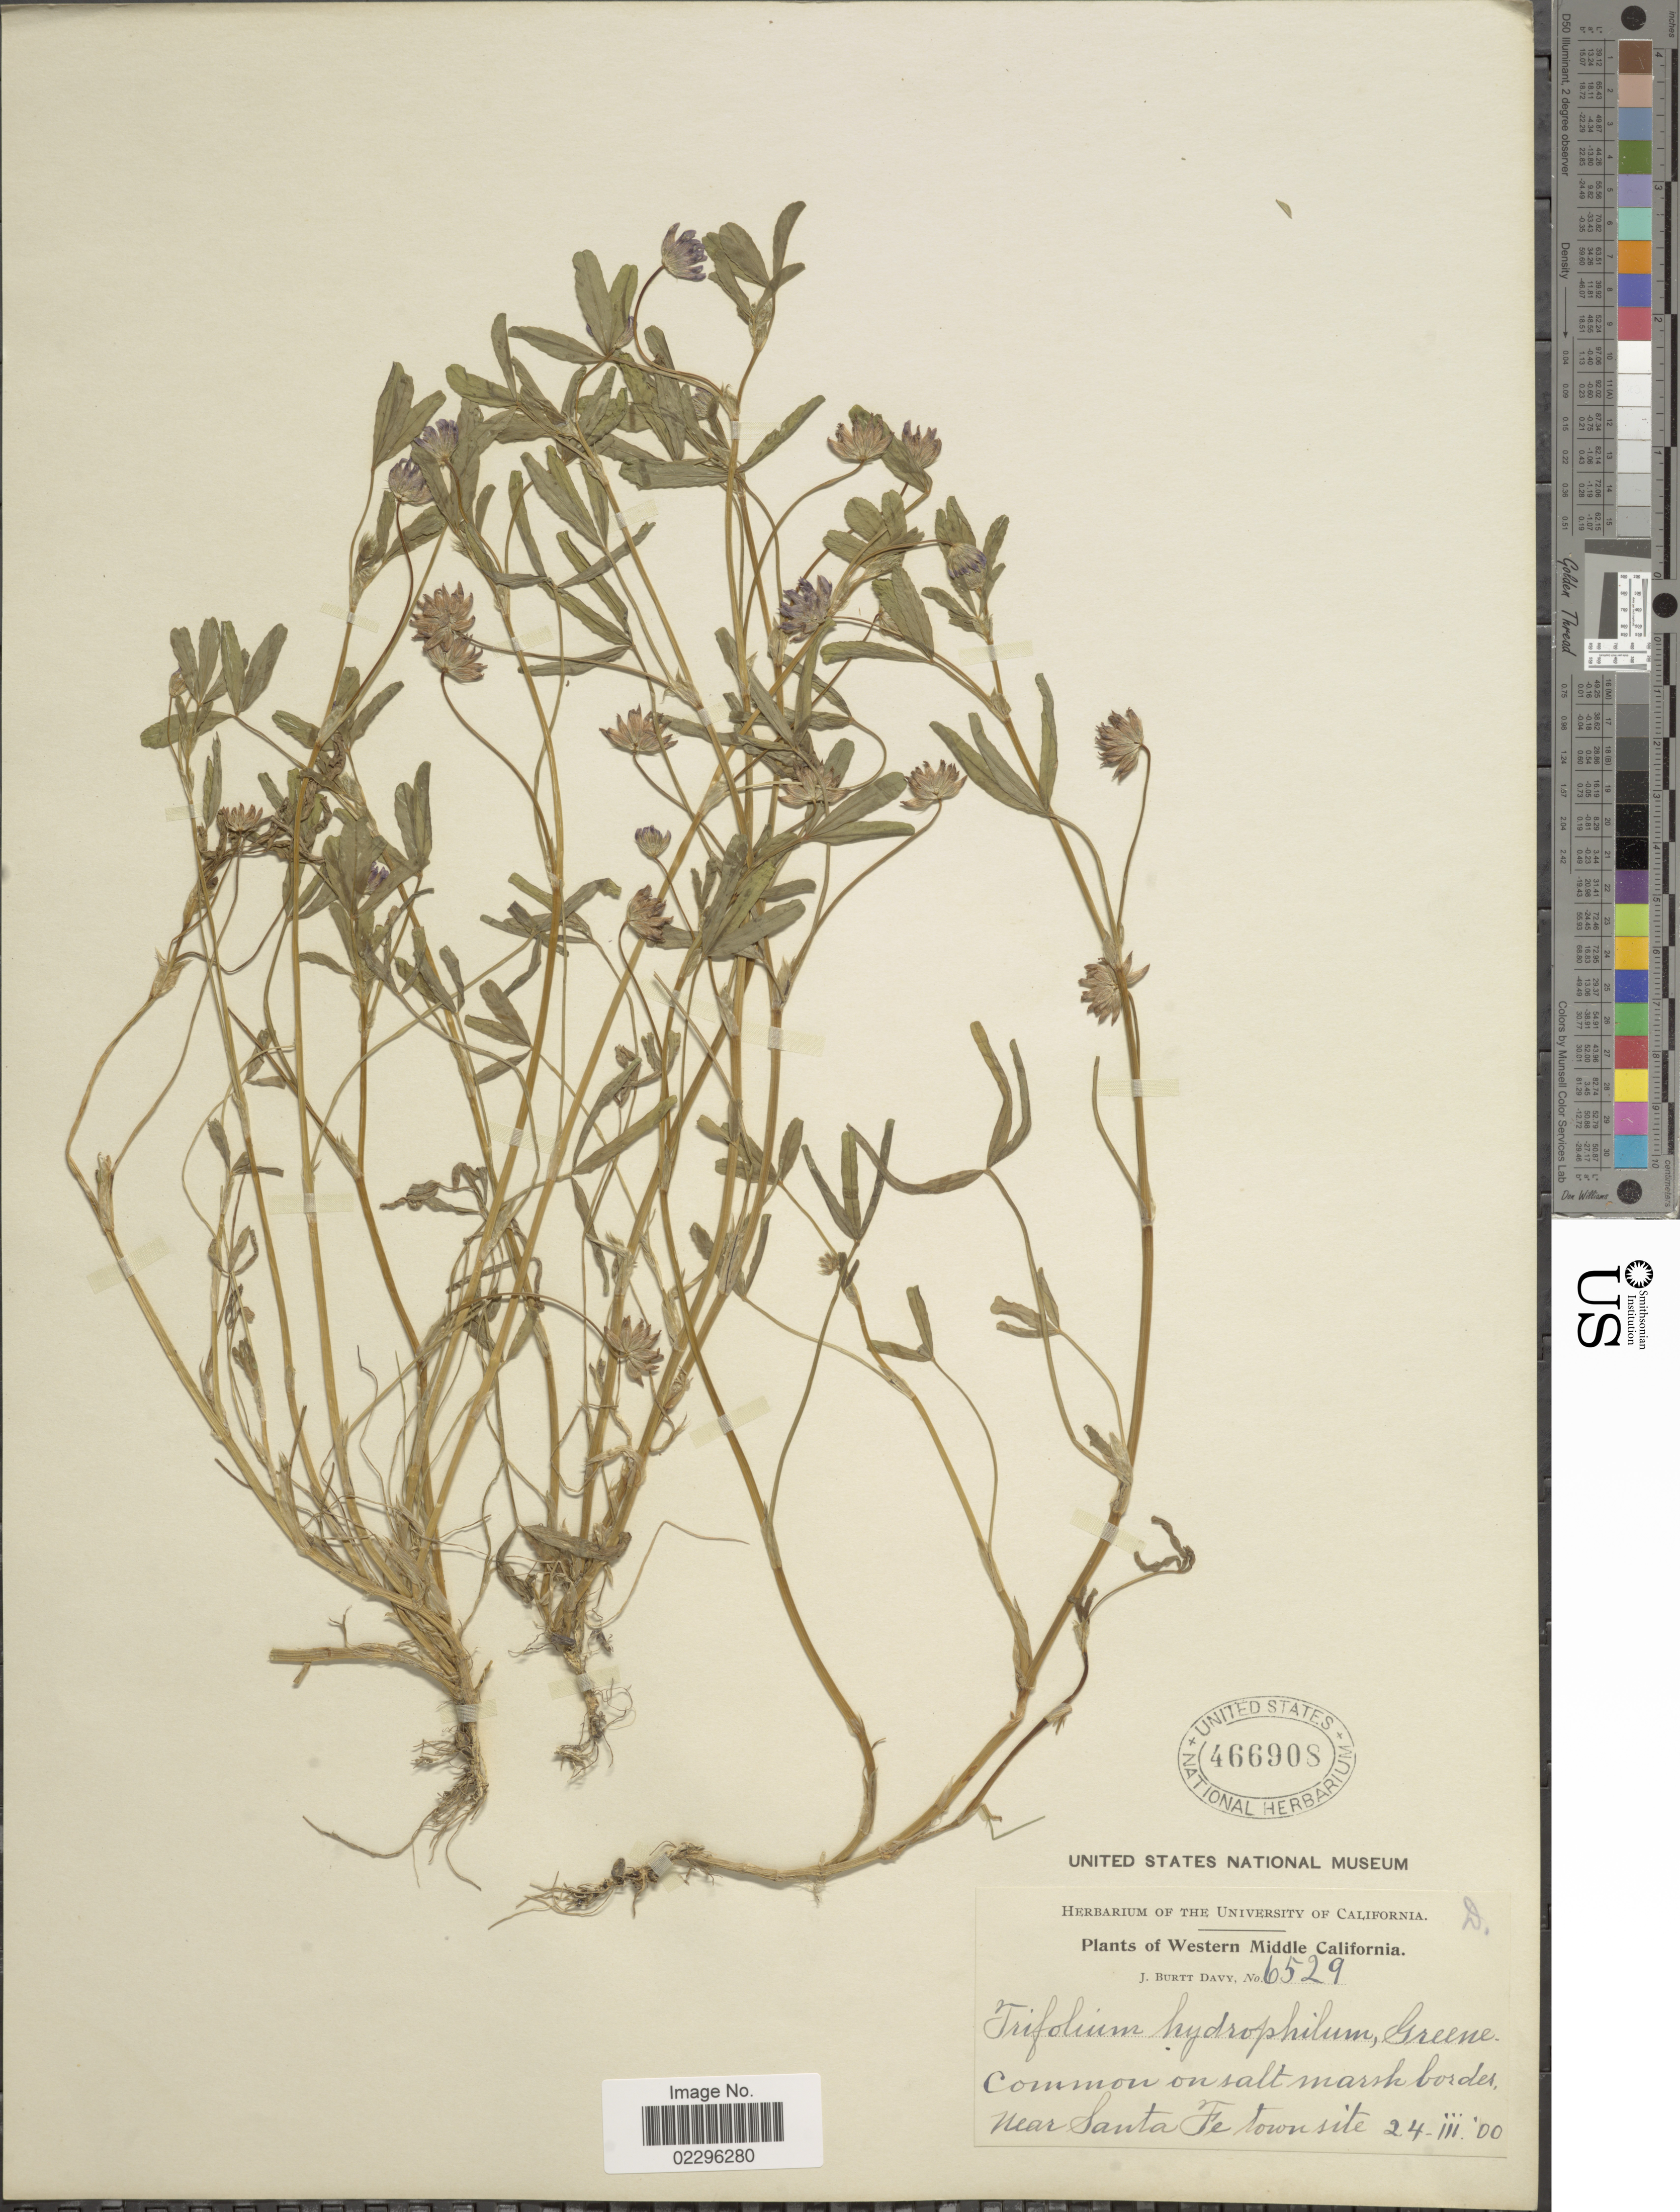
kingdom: Plantae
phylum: Tracheophyta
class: Magnoliopsida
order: Fabales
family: Fabaceae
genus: Trifolium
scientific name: Trifolium depauperatum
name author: Desv.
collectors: J. Burtt Davy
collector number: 6529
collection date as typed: Transcribed d/m/y: 24/3/0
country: United States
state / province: California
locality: Western Middle California. Common on salt marsh border, near Santa Fe townsite.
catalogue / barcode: US 466908